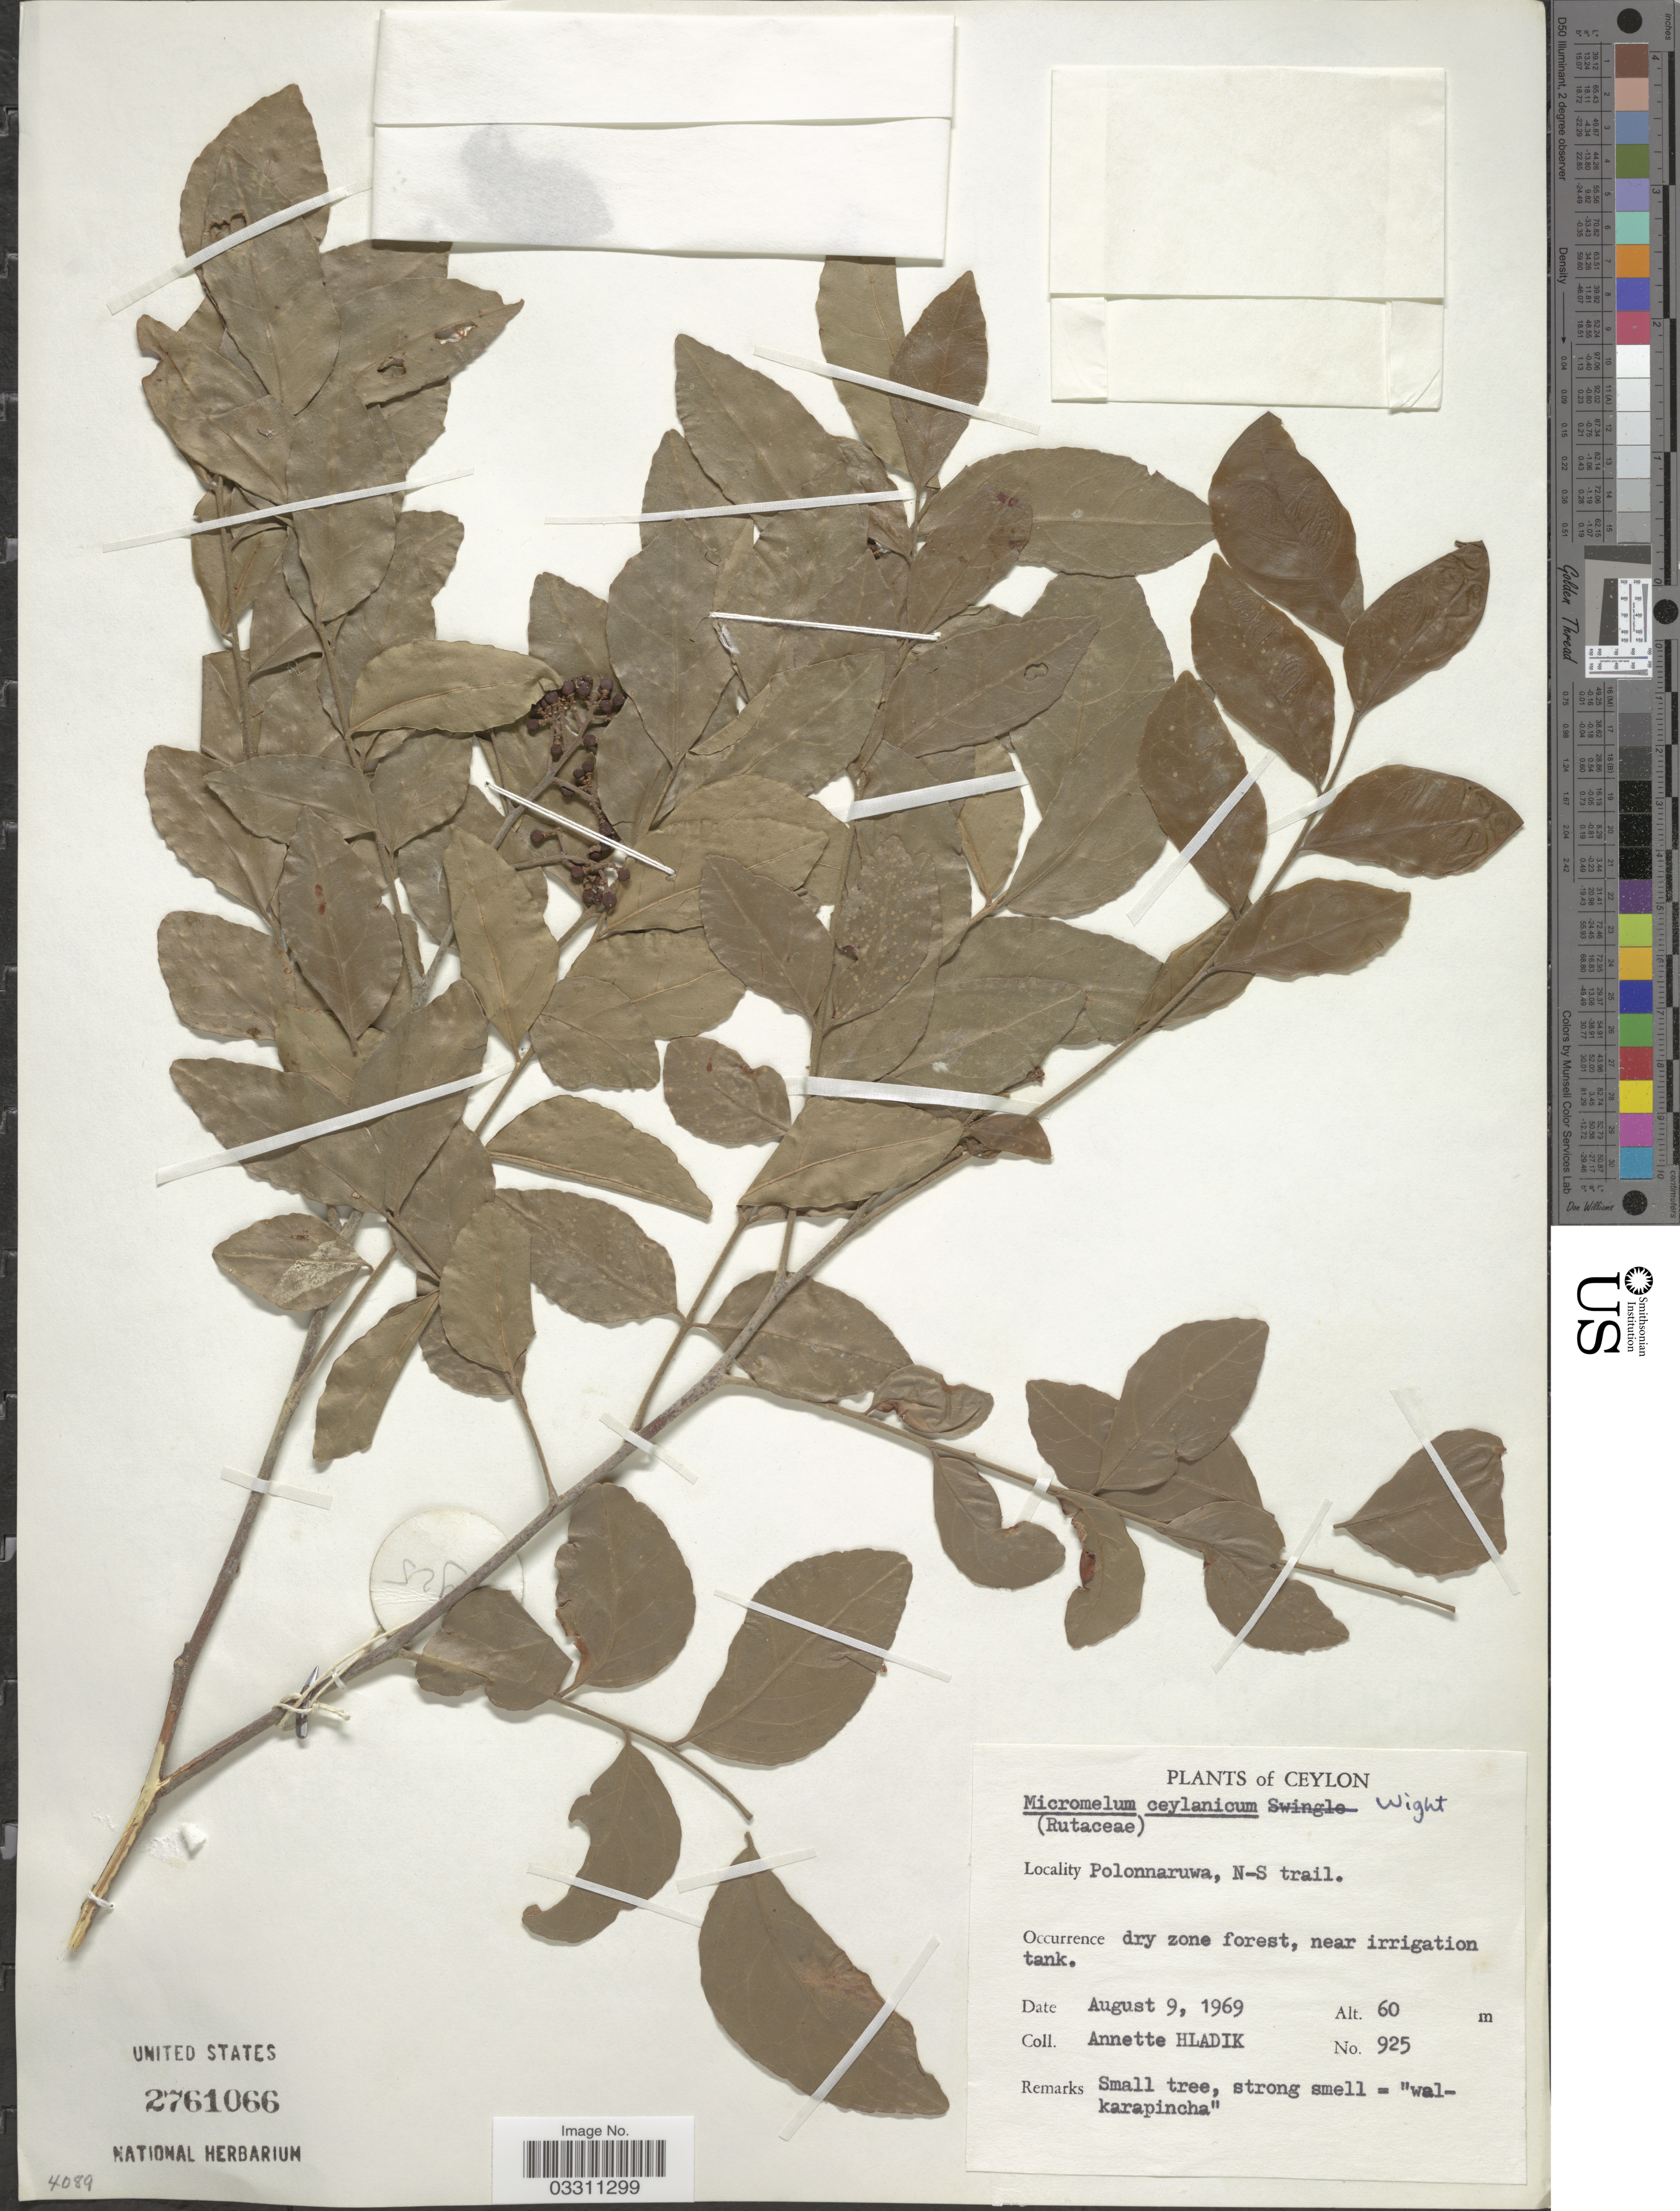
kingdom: Plantae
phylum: Tracheophyta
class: Magnoliopsida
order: Sapindales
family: Rutaceae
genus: Micromelum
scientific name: Micromelum ceylanicum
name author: Wight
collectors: A. Hladik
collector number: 925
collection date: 1969-08-09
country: Sri Lanka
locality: Ceylon. Polonnaruwa, N-S trail.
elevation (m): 60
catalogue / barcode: US 2761066